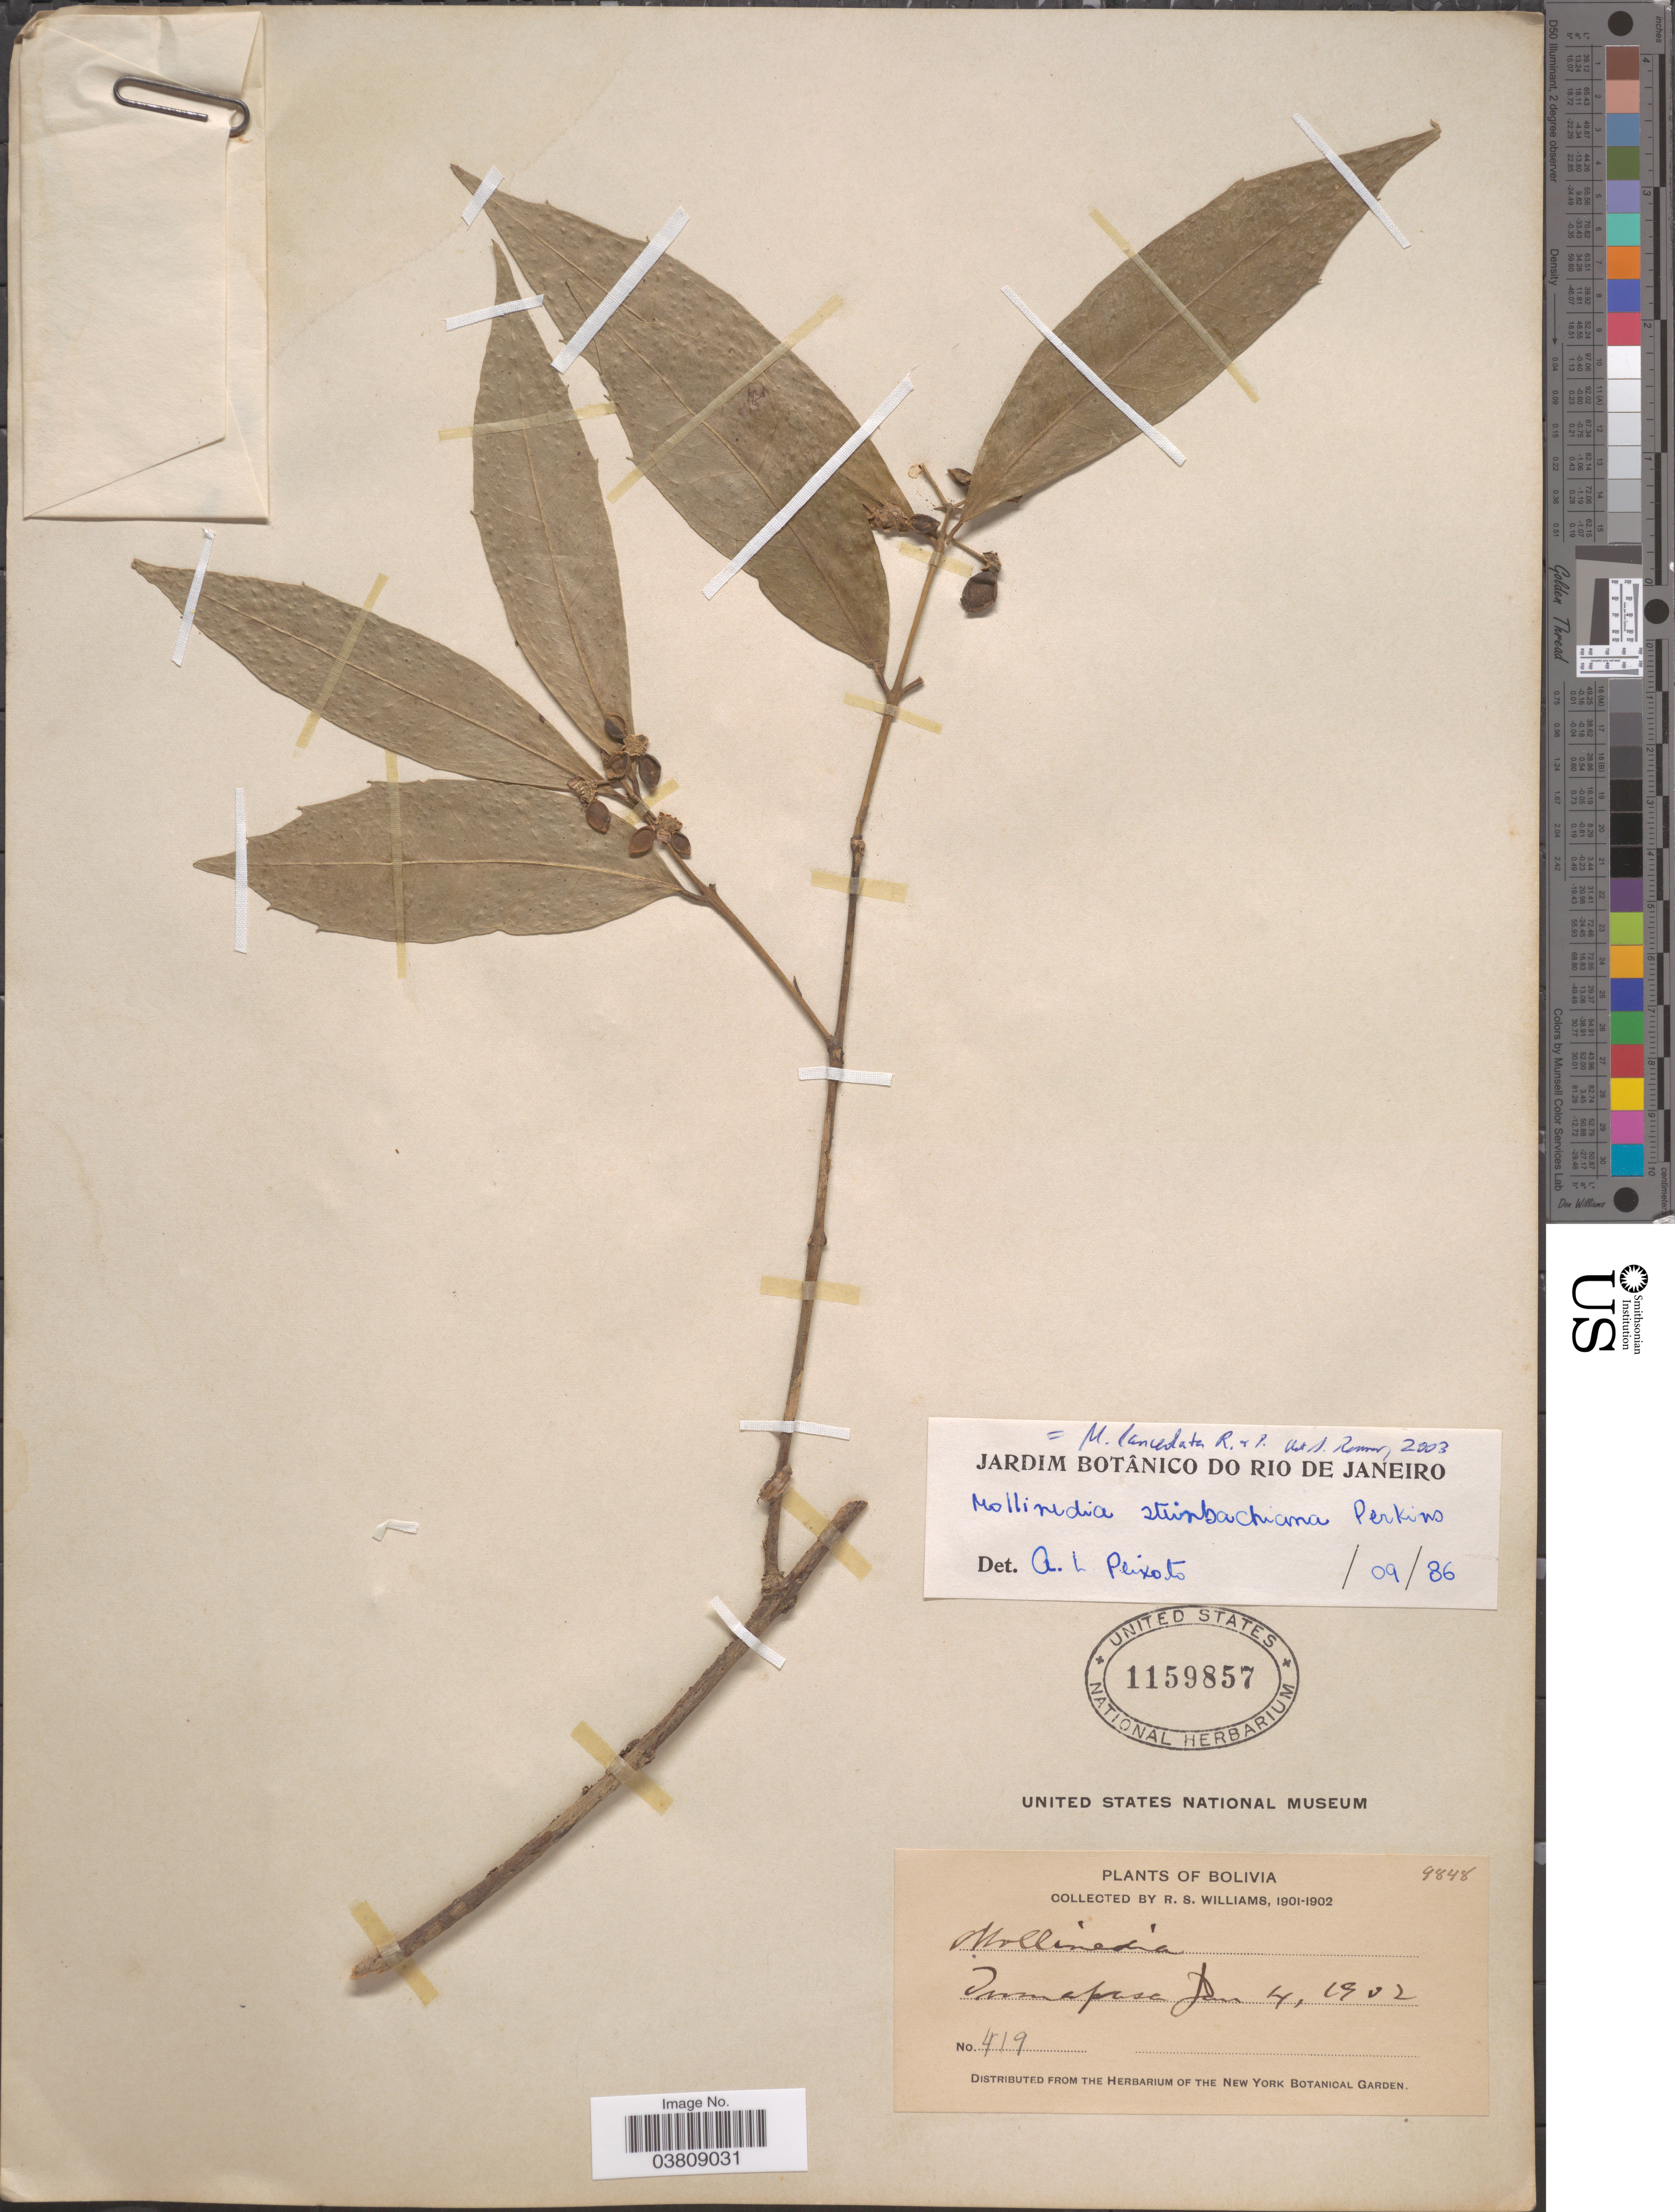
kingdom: Plantae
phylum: Tracheophyta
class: Magnoliopsida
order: Laurales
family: Monimiaceae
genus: Mollinedia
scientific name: Mollinedia steinbachiana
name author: Perkins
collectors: R. S. Williams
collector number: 419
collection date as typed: Jan. 4, 1902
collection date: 1902-01-04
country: Bolivia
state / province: La Paz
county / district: Iturralde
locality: Tumupasa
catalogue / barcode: US 1159857